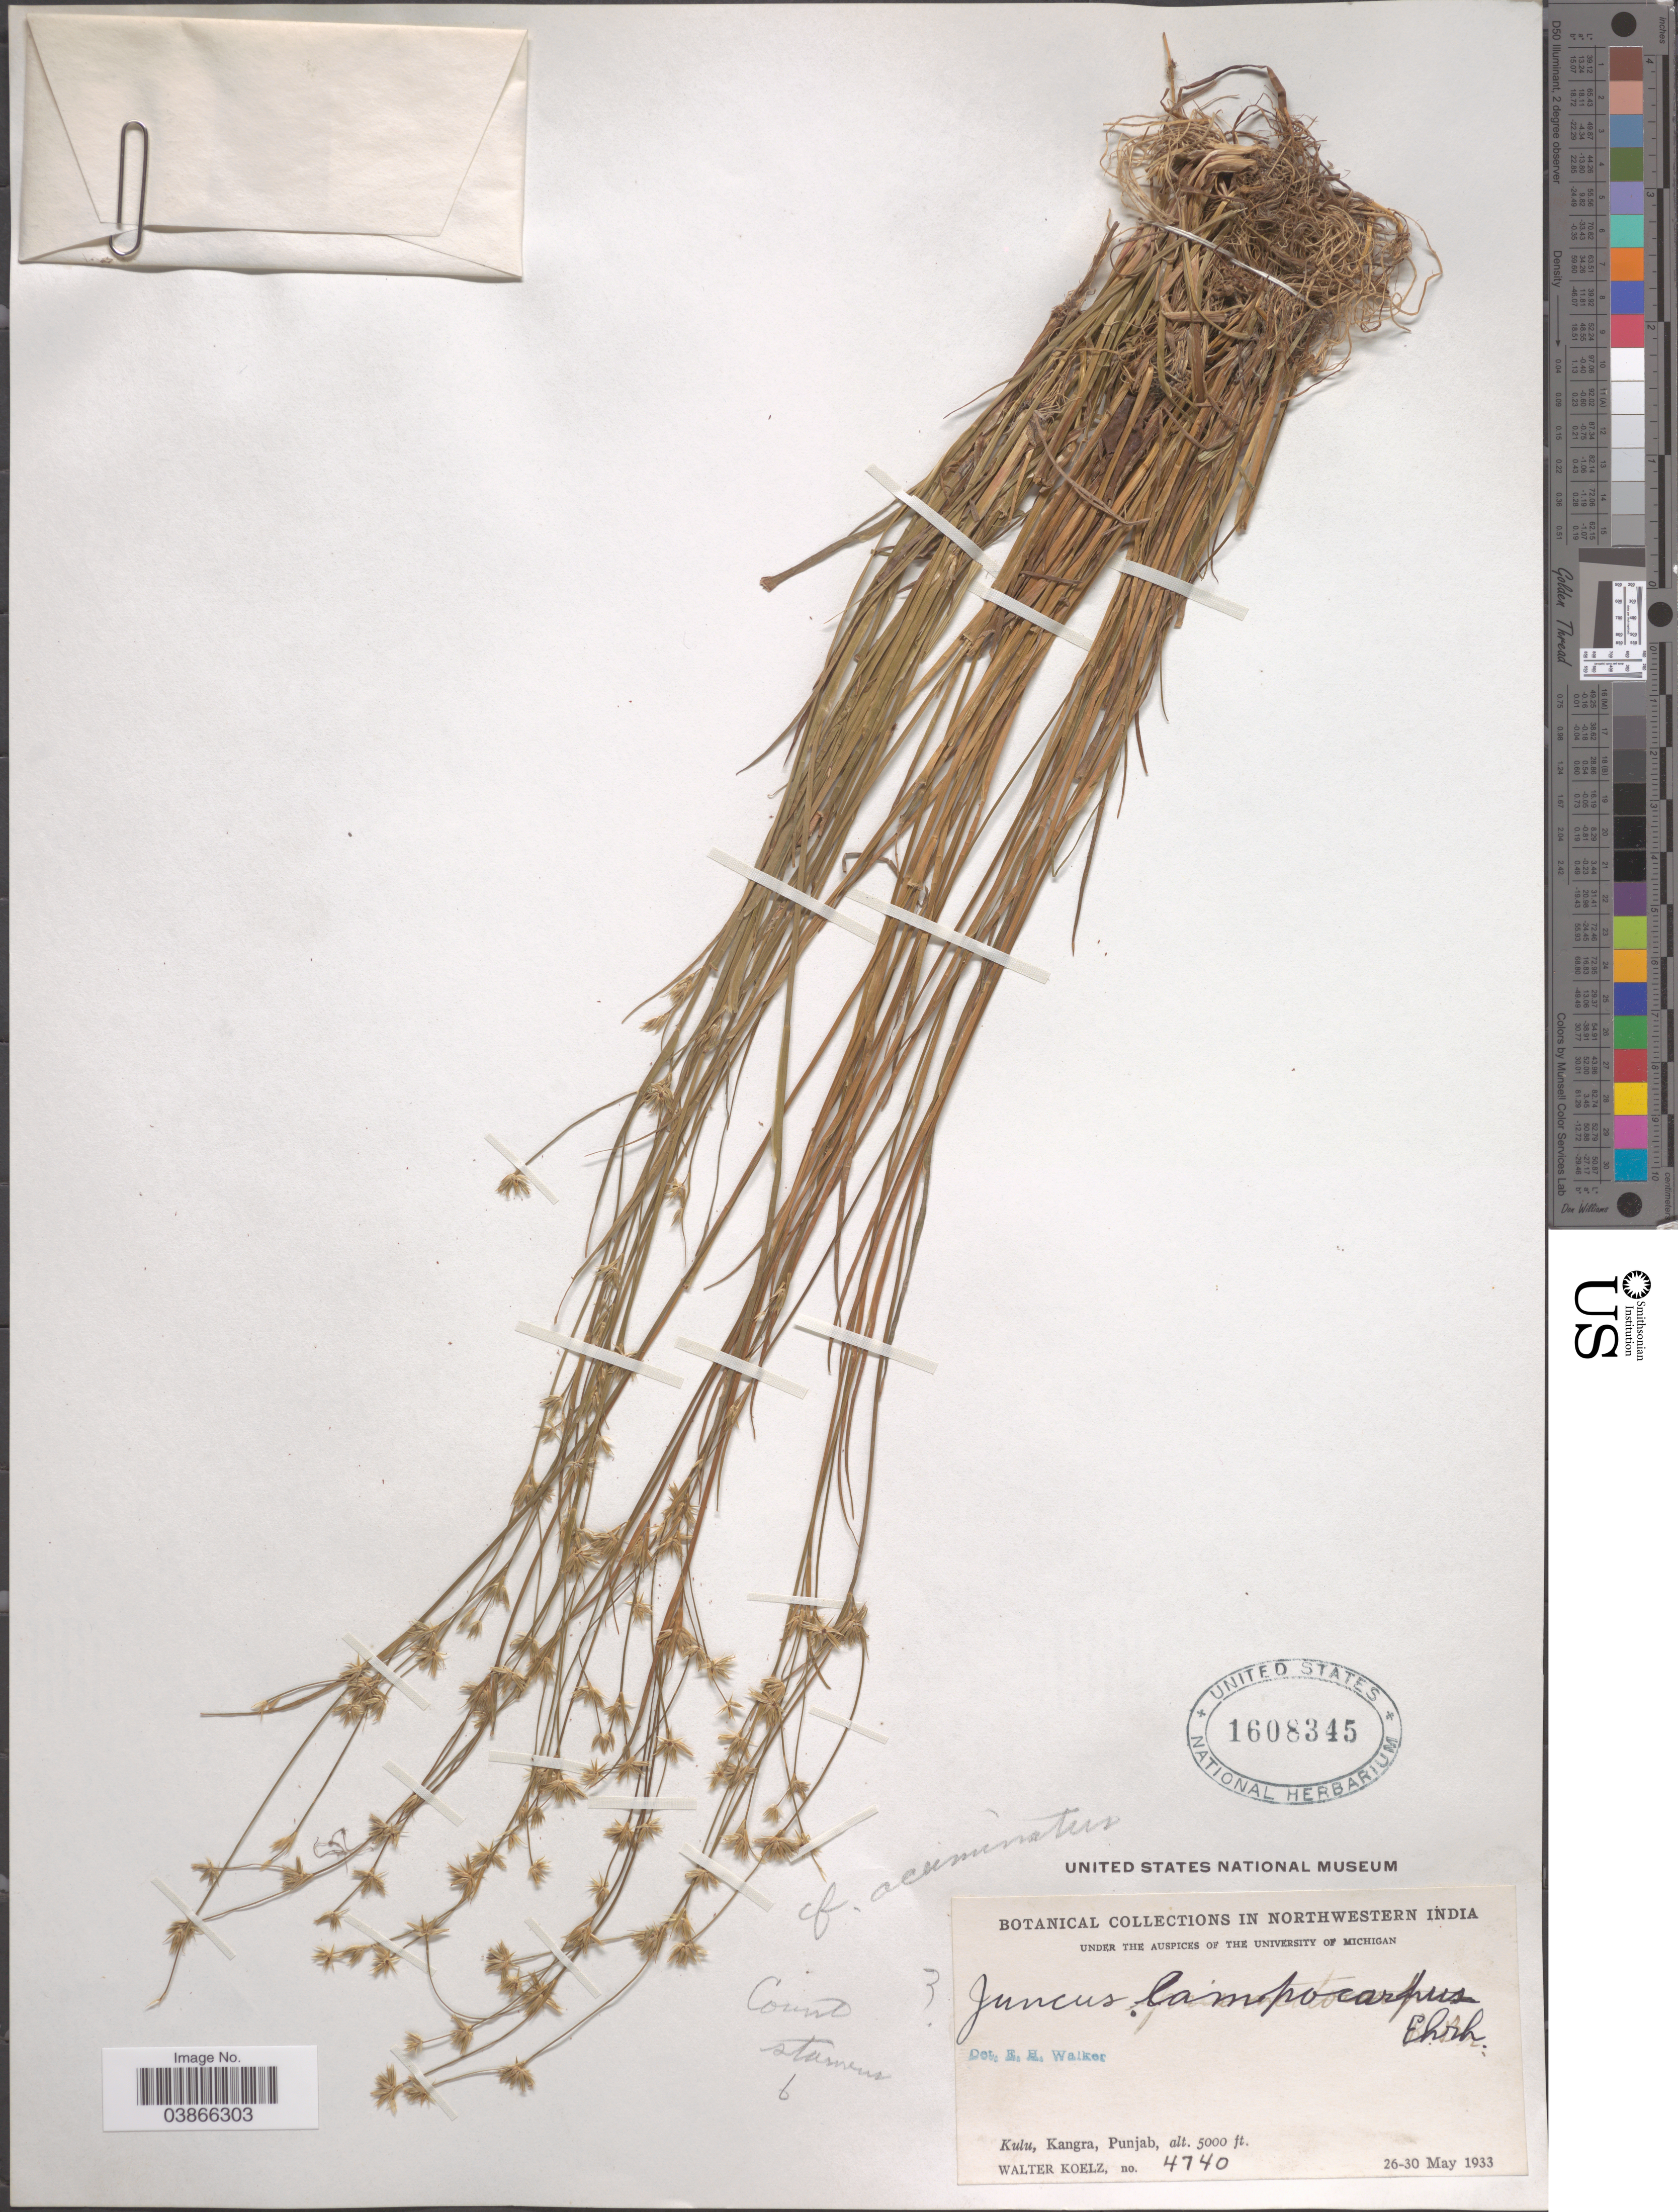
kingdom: Plantae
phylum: Tracheophyta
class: Liliopsida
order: Poales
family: Juncaceae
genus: Juncus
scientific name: Juncus lampocarpus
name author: Ehrh.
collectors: W. N. Koelz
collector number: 4740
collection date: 1933-05-26/1933-05-30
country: India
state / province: Punjab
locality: Northwestern India. Kulu, Kangra.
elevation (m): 1524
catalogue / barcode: US 1608345